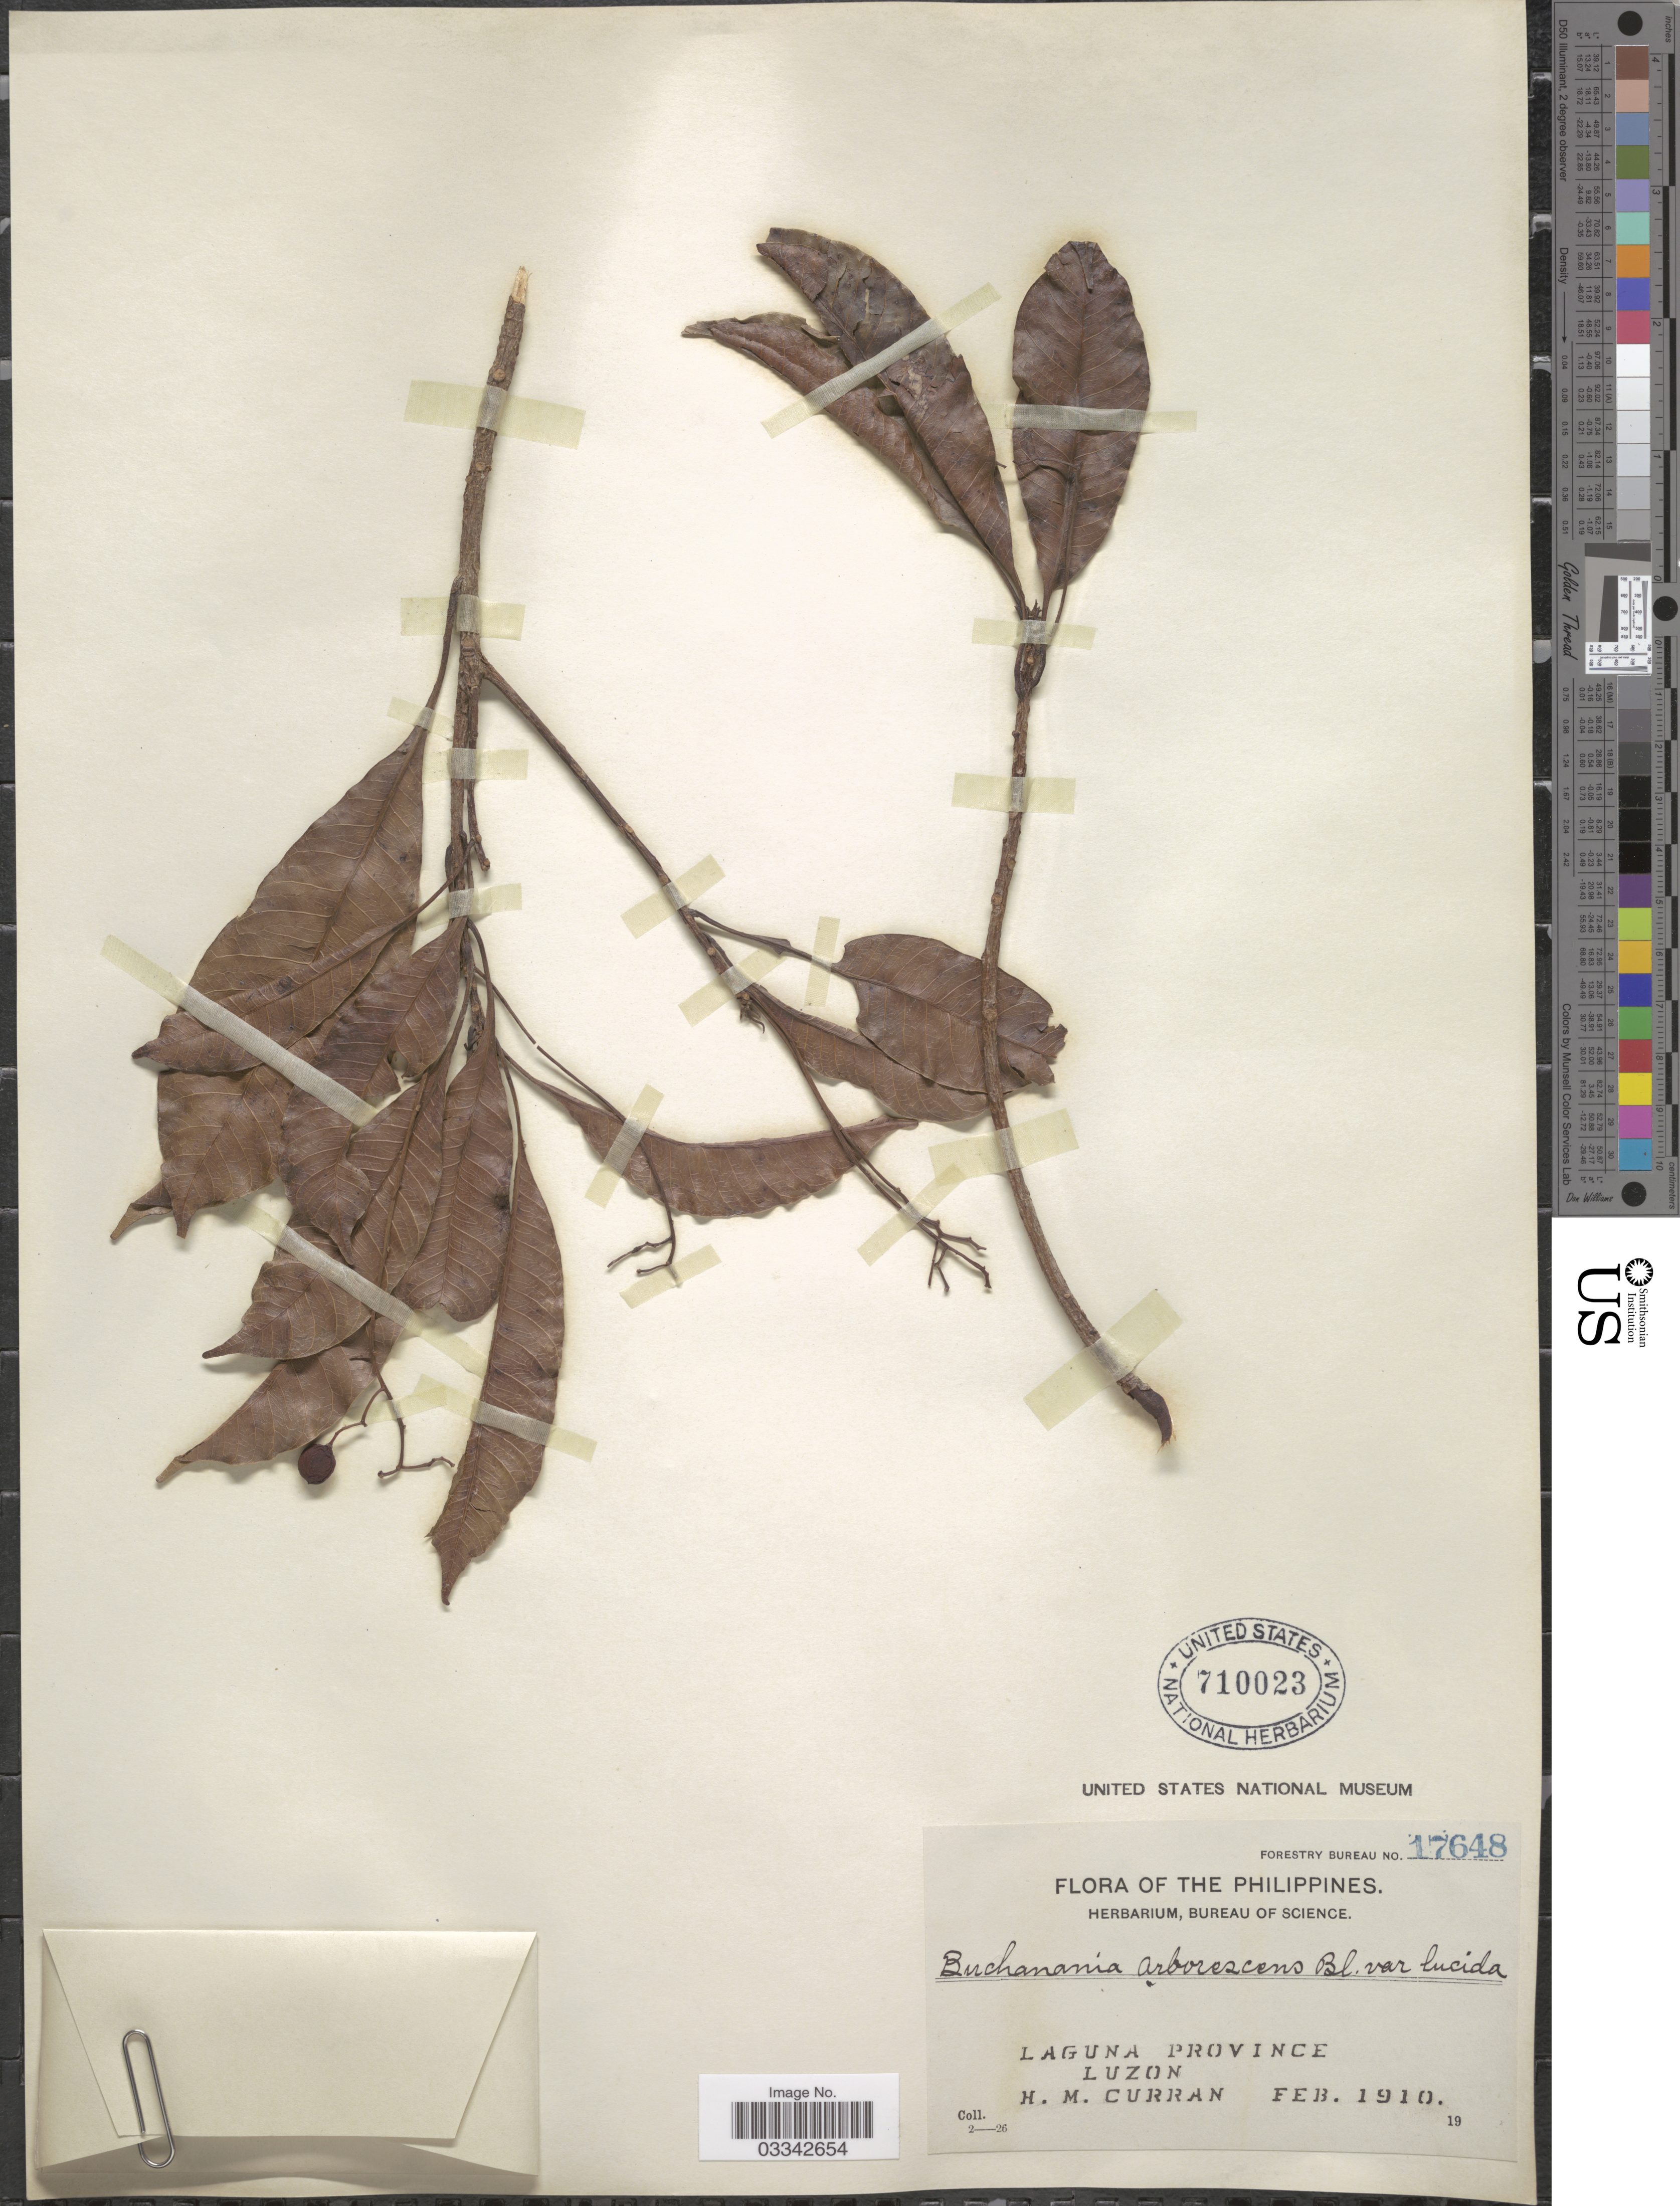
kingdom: Plantae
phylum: Tracheophyta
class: Magnoliopsida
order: Sapindales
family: Anacardiaceae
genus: Buchanania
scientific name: Buchanania arborescens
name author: (Blume) Blume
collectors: H. M. Curran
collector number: Forestry Bureau 17648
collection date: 1910-02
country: Philippines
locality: Laguna Province, Luzon.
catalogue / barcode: US 710023